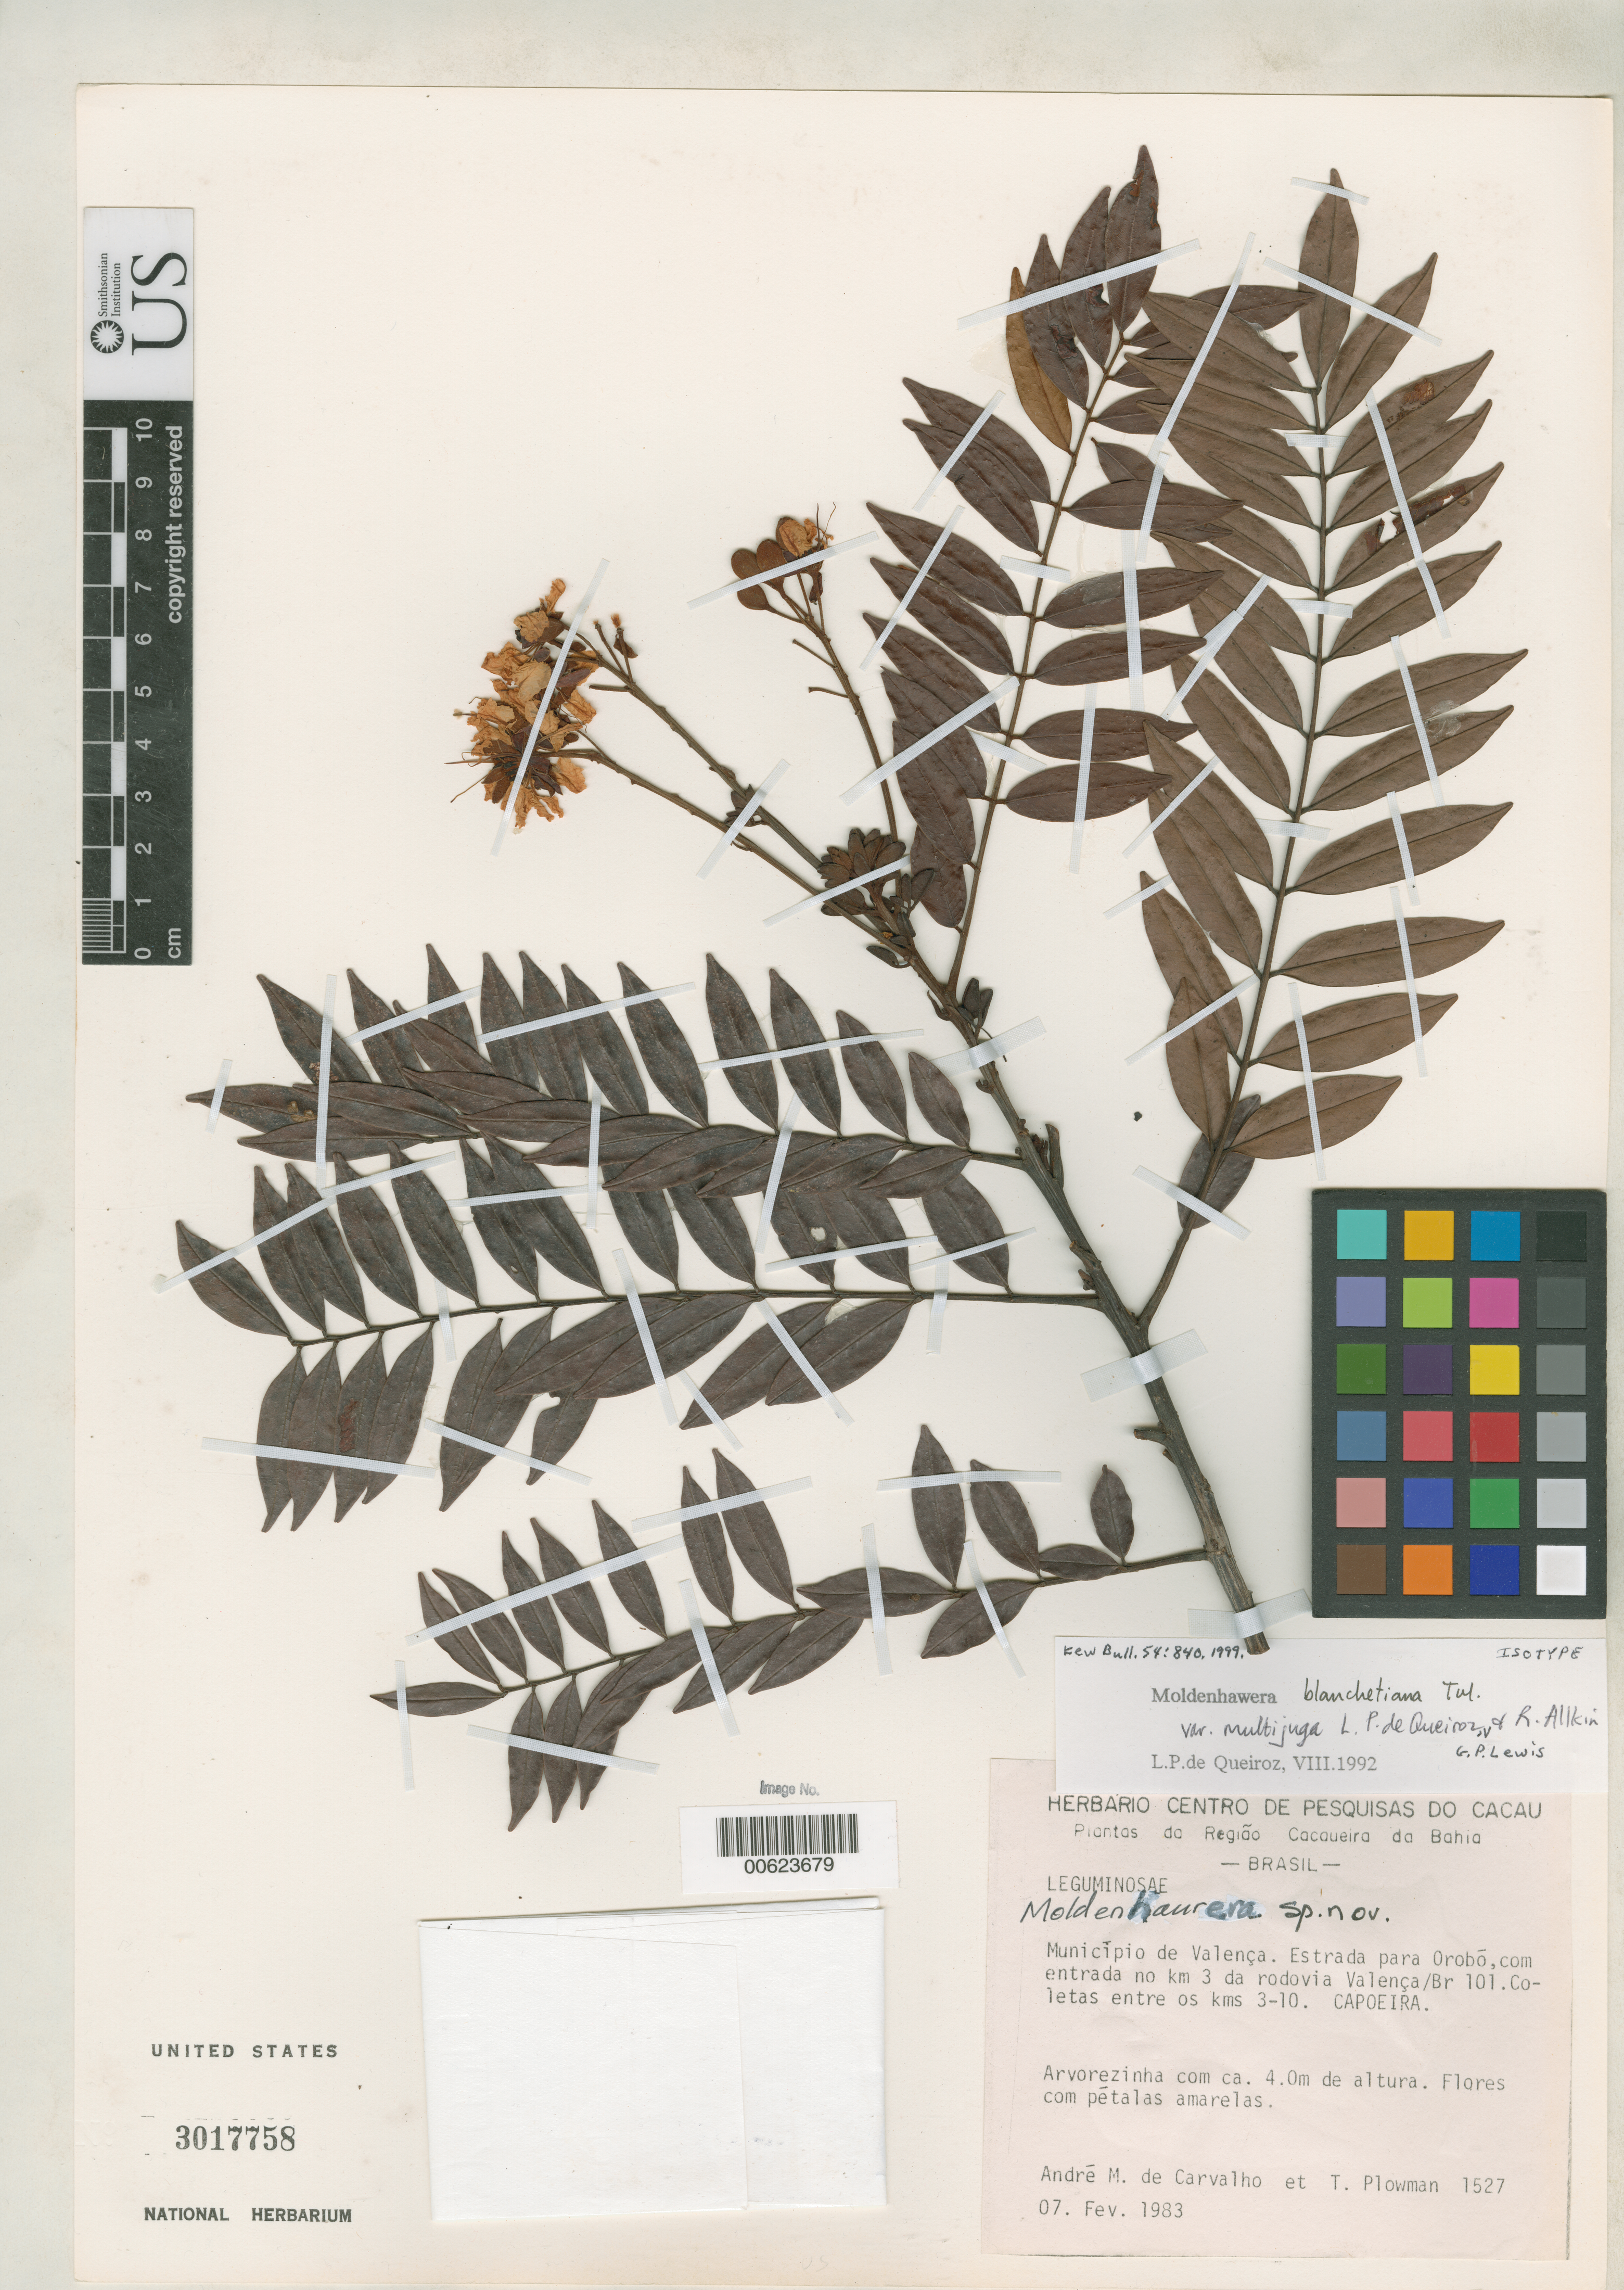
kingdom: Plantae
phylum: Tracheophyta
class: Magnoliopsida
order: Fabales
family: Fabaceae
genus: Moldenhawera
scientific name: Moldenhawera blanchetiana var. multijuga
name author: L.P. Queiroz et al.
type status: Isotype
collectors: A. M. Carvalho & T. Plowman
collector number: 1527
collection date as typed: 07 Feb 1983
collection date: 1983-02-07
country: Brazil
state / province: Bahia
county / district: Valenca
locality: Estrada para Orobo, com entrada no km 3 da Rodovia Valenca / BR 101, coletas entre os kms 3-10, Capoeira.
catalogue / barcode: US 3017758